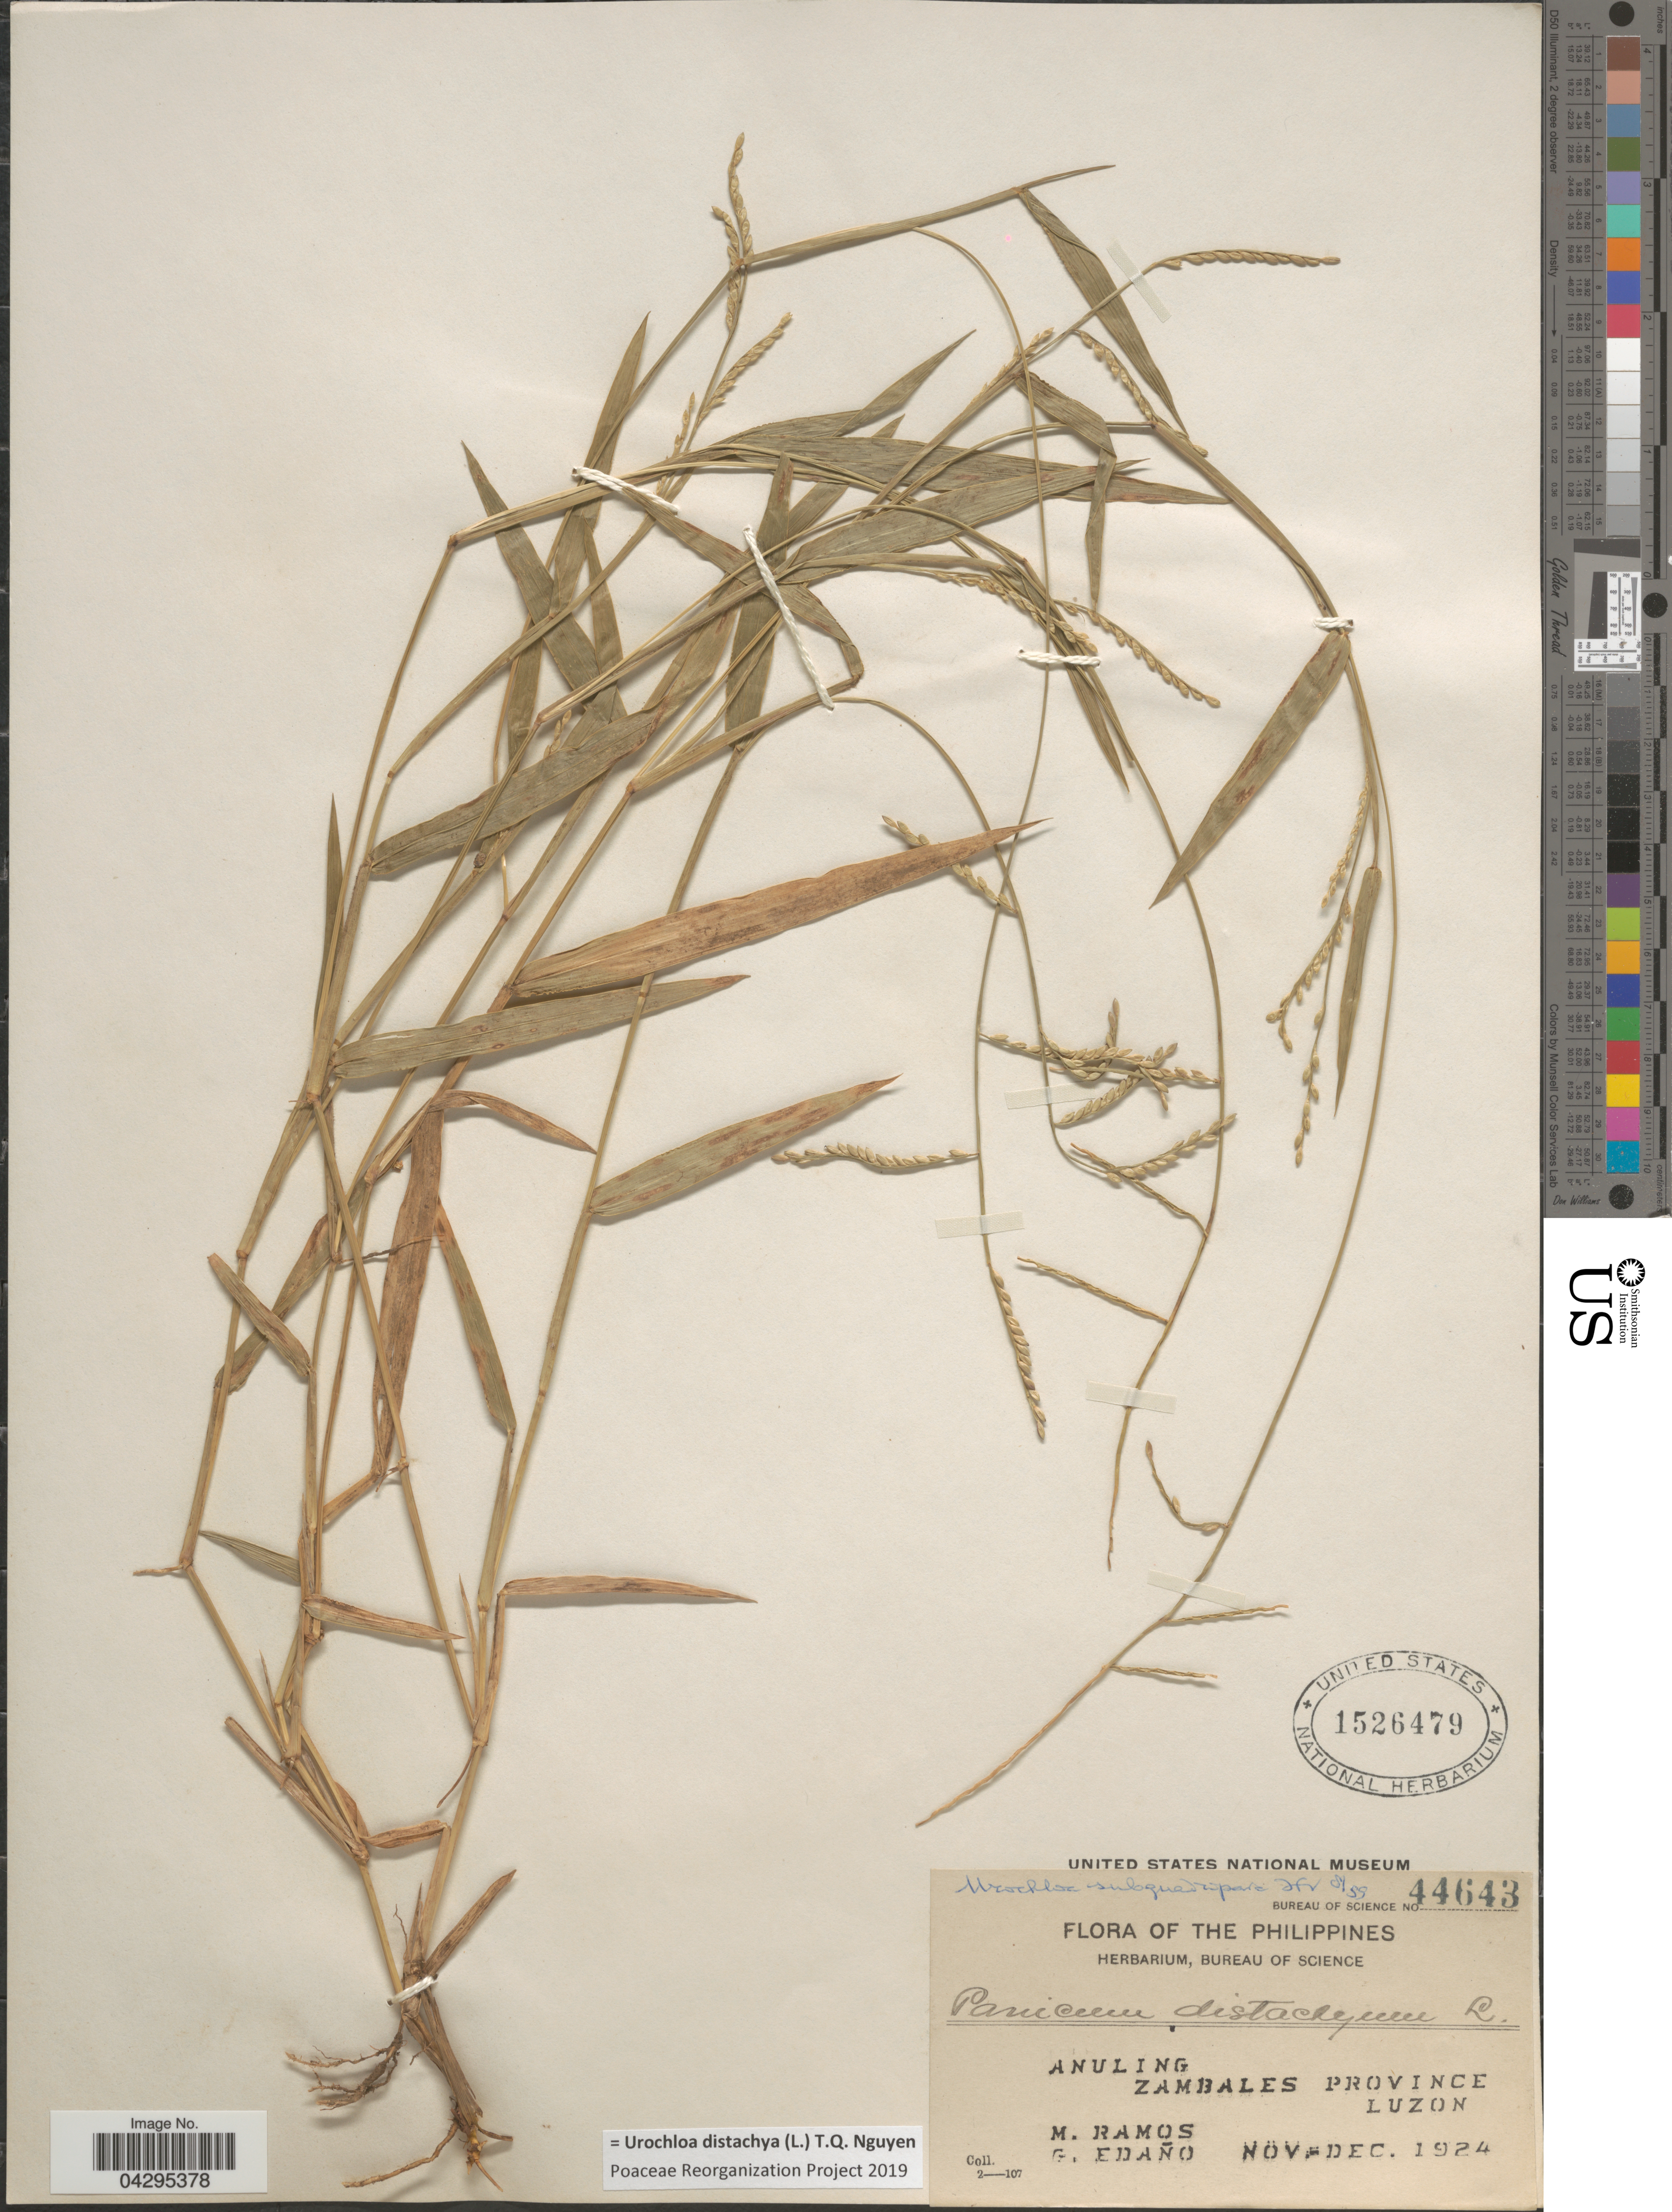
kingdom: Plantae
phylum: Tracheophyta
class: Liliopsida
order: Poales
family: Poaceae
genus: Urochloa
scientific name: Urochloa distachya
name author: (L.) T.Q. Nguyen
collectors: M. Ramos & G. Edaño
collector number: Bureau Of Science 44643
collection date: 1924-11/1924-12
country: Philippines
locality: Anuling. Zambales Province. Luzon.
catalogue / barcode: US 1526479